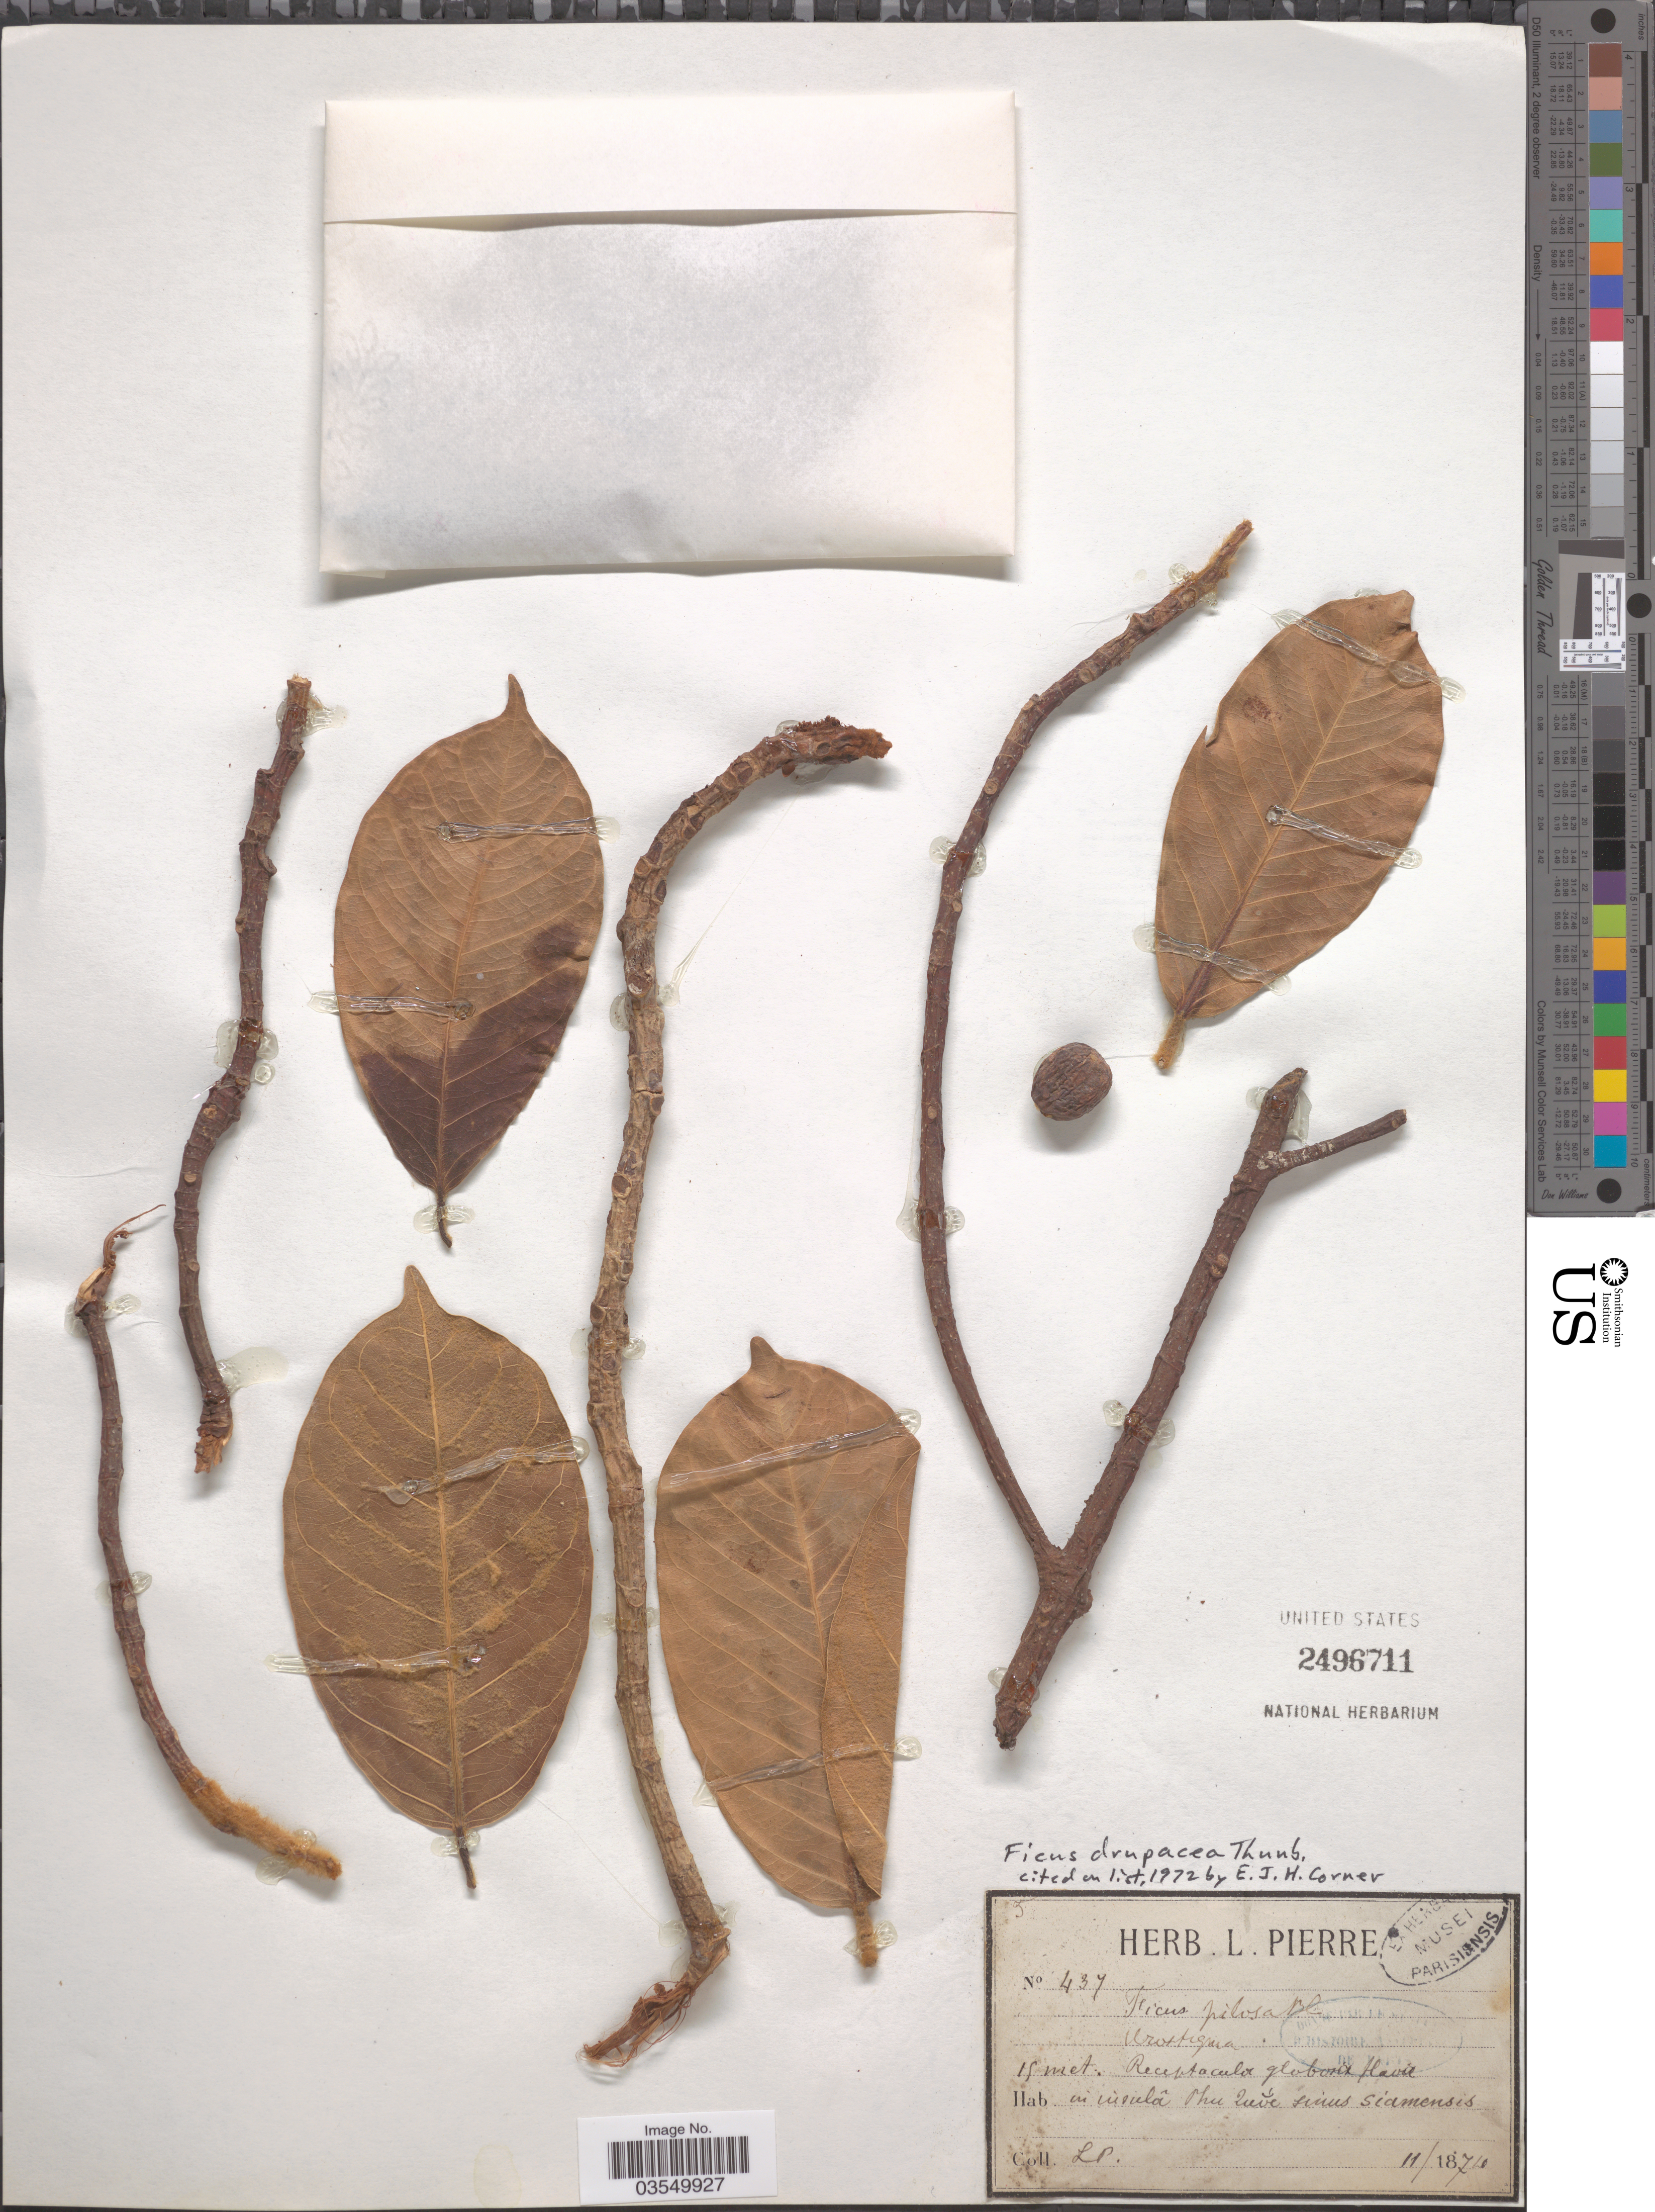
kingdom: Plantae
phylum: Tracheophyta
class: Magnoliopsida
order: Rosales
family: Moraceae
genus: Ficus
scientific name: Ficus drupacea var. drupacea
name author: Thunb.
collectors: L. Pierre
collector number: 437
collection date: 1870-11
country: Vietnam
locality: In insula Phu Quoc sinus siamensis.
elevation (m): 15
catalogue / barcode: US 2496711